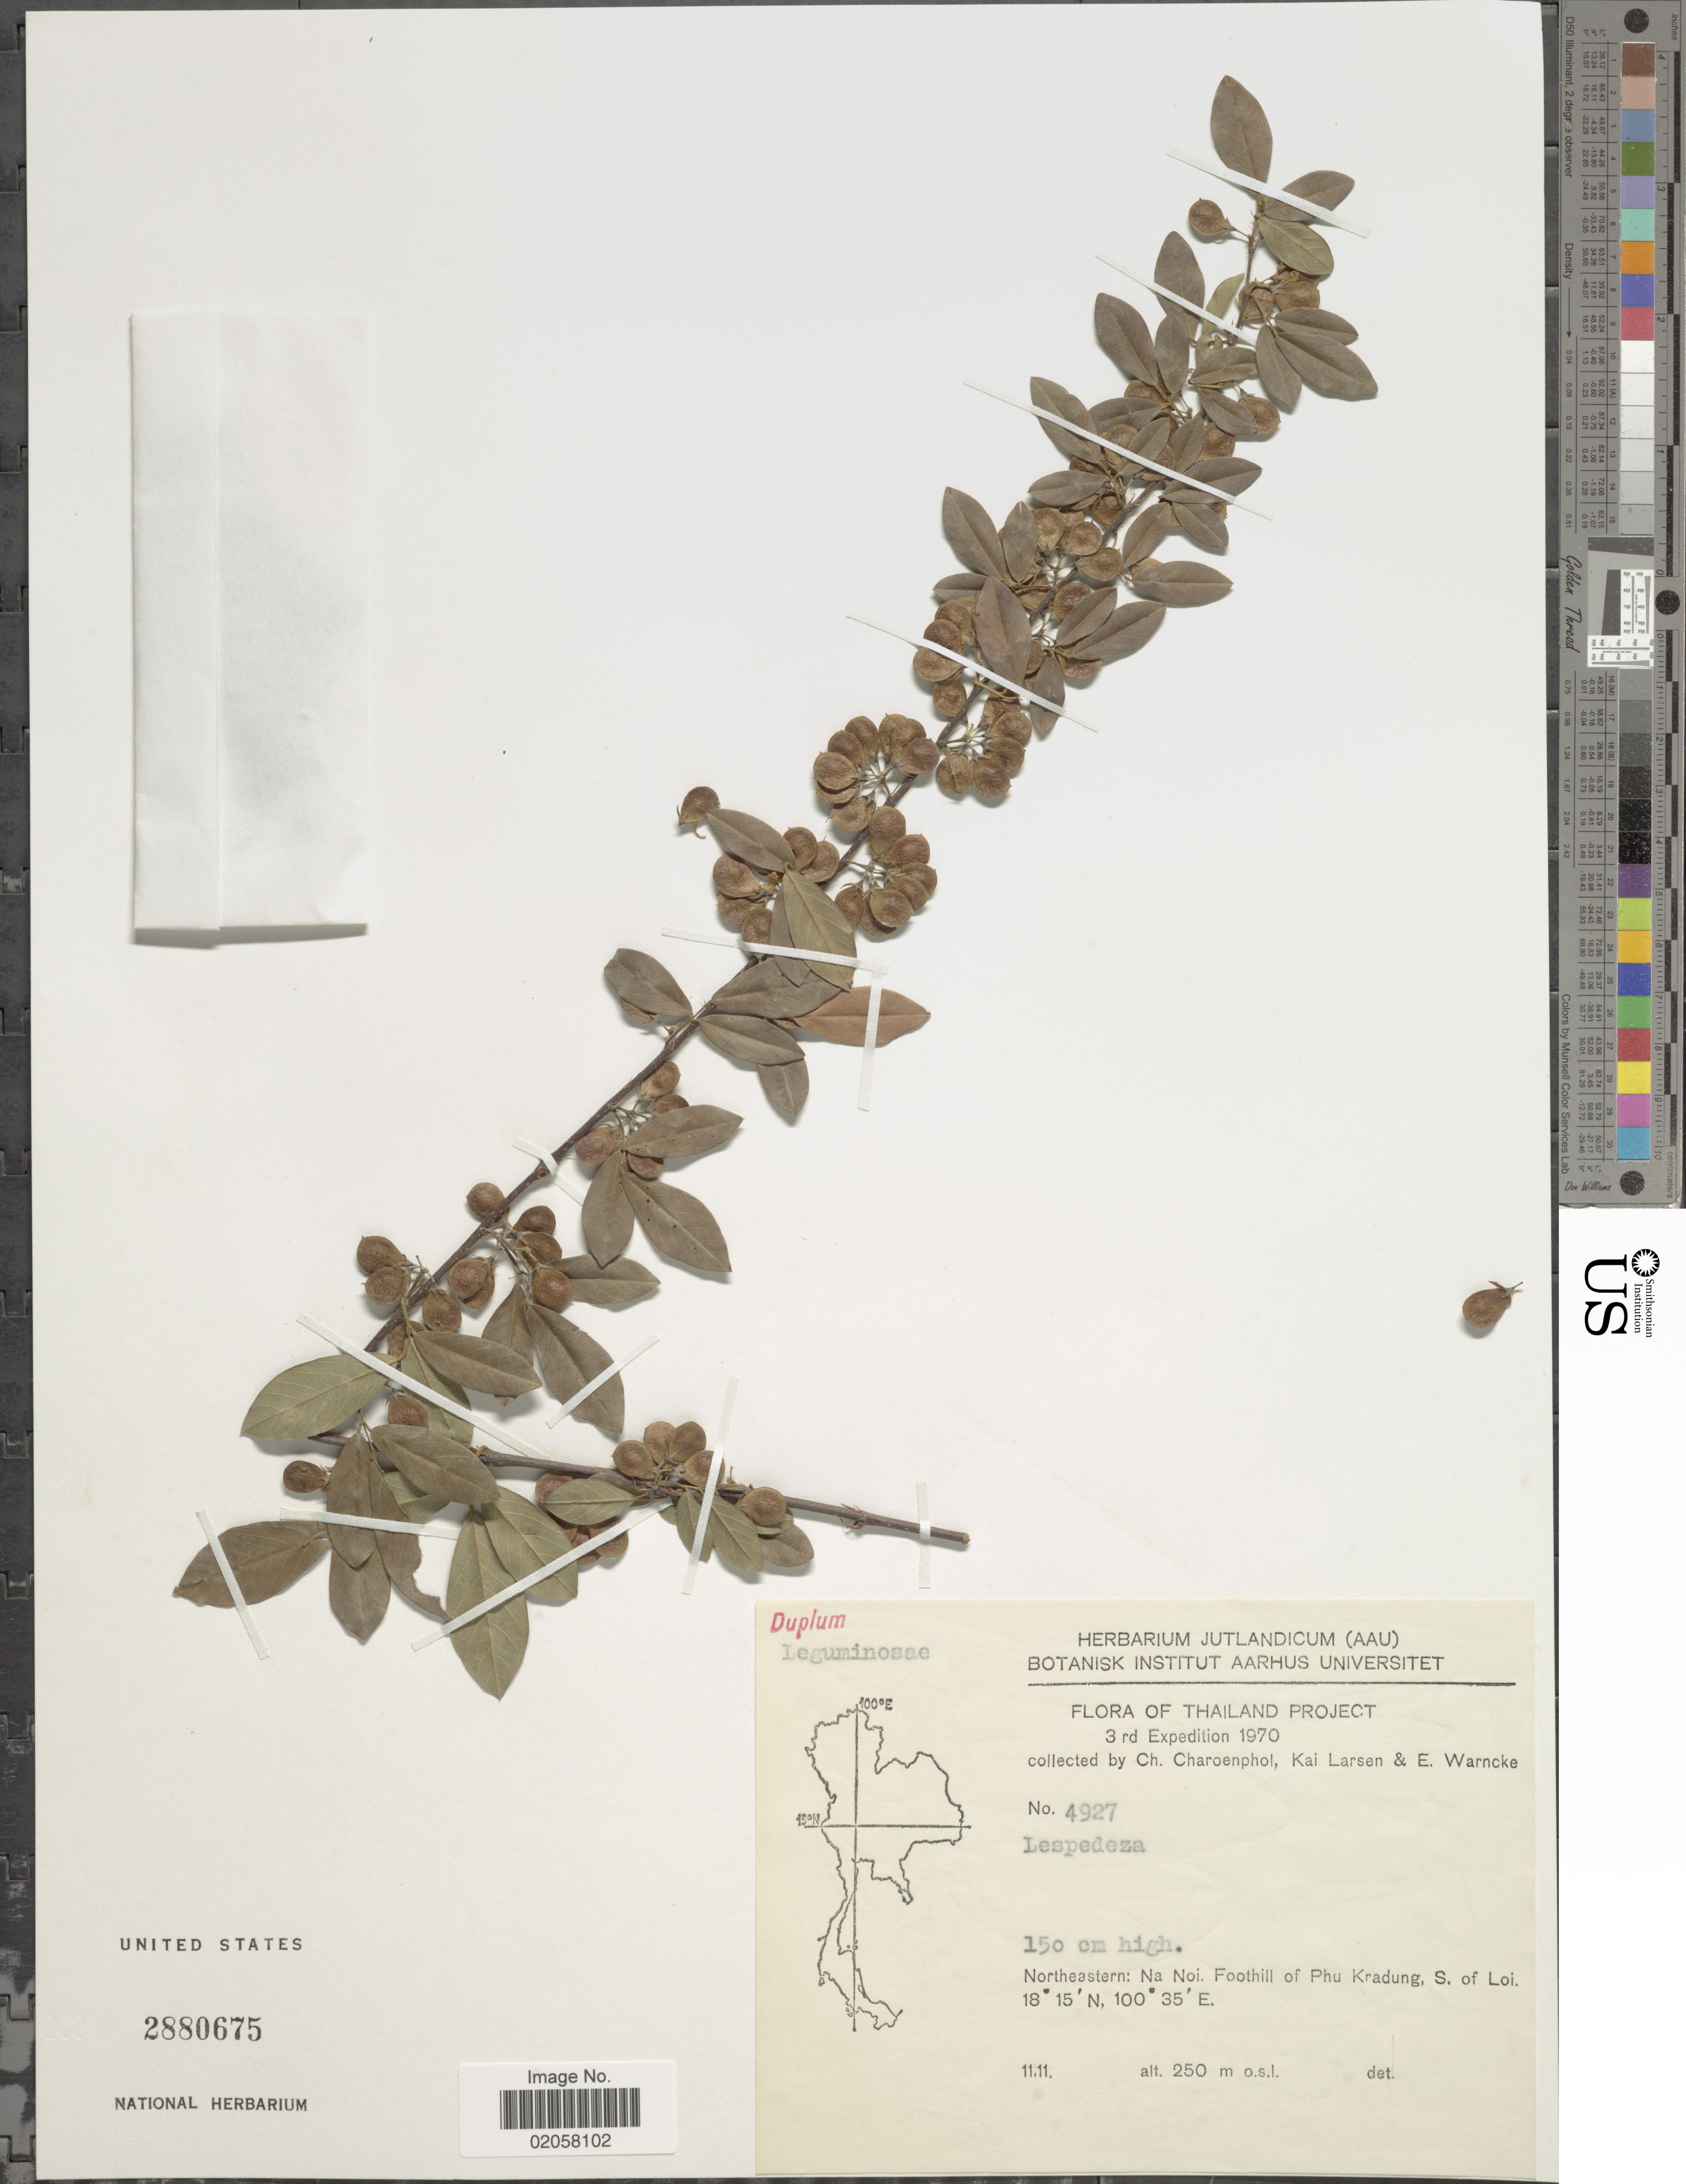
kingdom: Plantae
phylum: Tracheophyta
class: Magnoliopsida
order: Fabales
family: Fabaceae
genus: Lespedeza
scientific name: Lespedeza sp.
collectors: C. Charoenphol, K. Larsen & E. Warncke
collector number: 4927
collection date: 1970-11-11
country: Thailand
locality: Northeastern: Na Noi. Foothill of Phu Kradung, S. of Loi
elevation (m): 250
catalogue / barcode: US 2880675